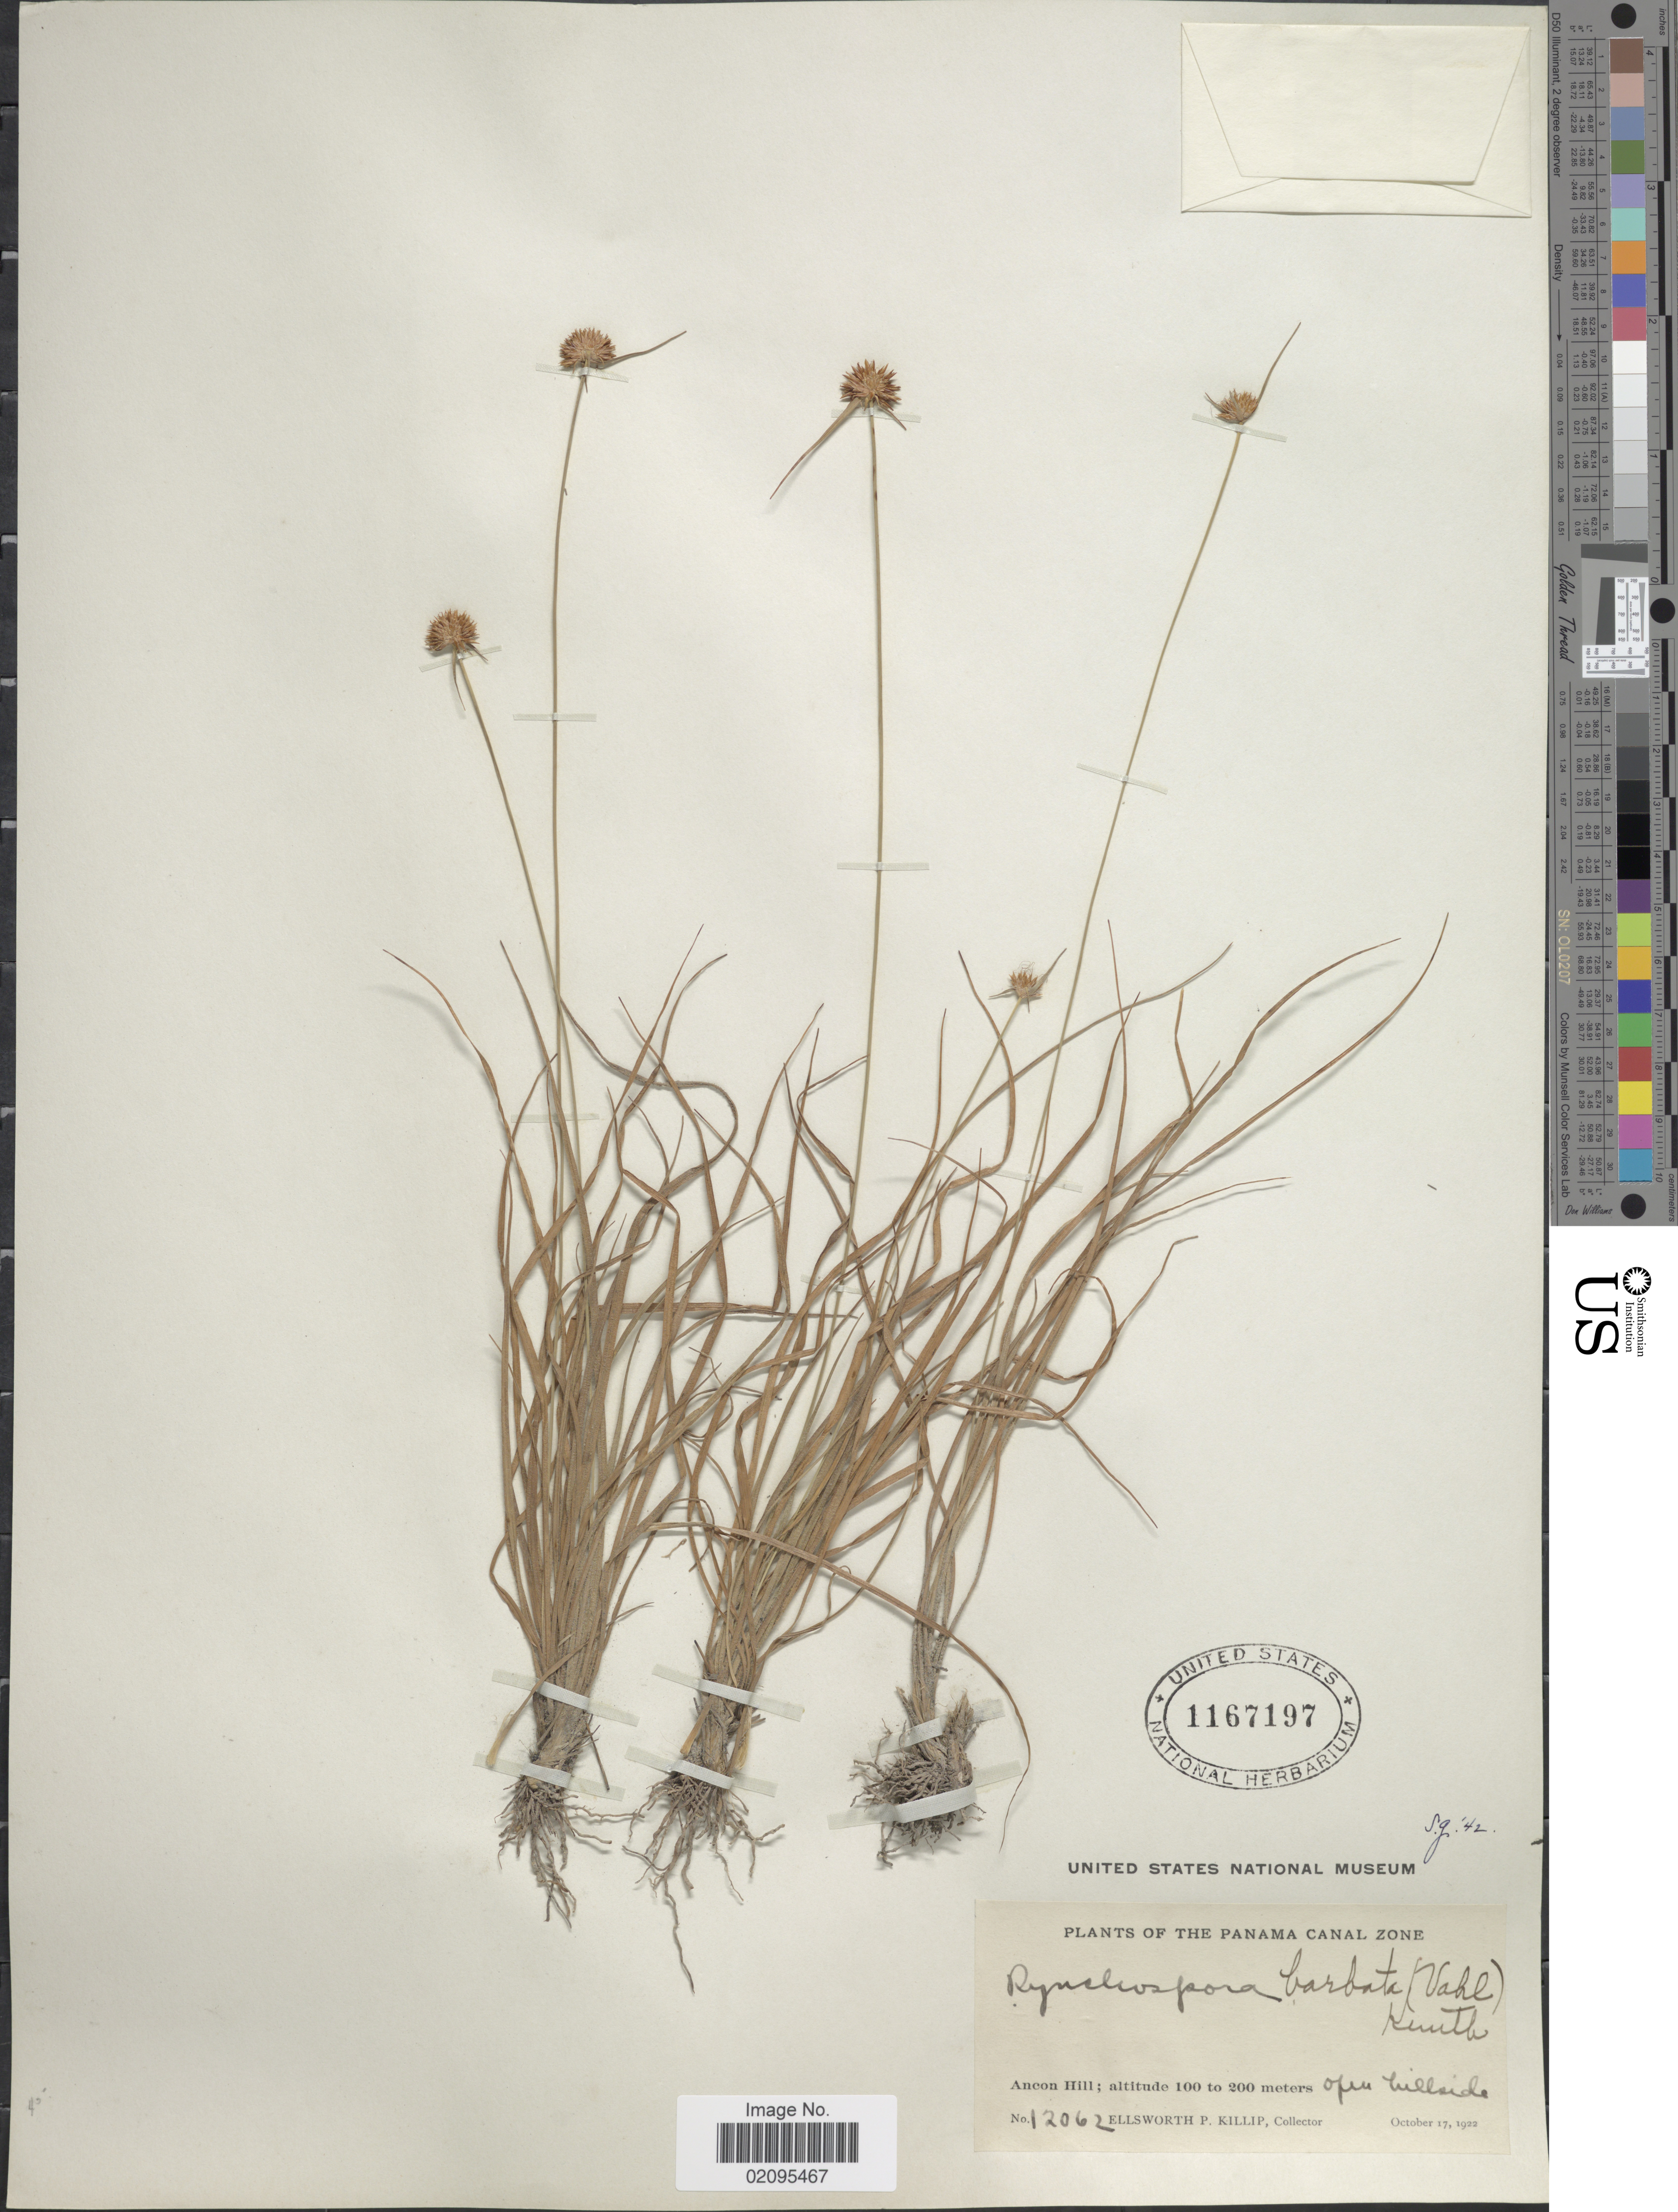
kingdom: Plantae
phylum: Tracheophyta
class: Liliopsida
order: Poales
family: Cyperaceae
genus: Rhynchospora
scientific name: Rhynchospora barbata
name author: (Vahl) Kunth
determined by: Alves, K.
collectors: E. P. Killip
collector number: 12062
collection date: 1922-10-17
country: Panama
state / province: Colón / Panamá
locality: Ancon Hill, open hillside, The Panama Canal Zone.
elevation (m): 100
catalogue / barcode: US 1167197